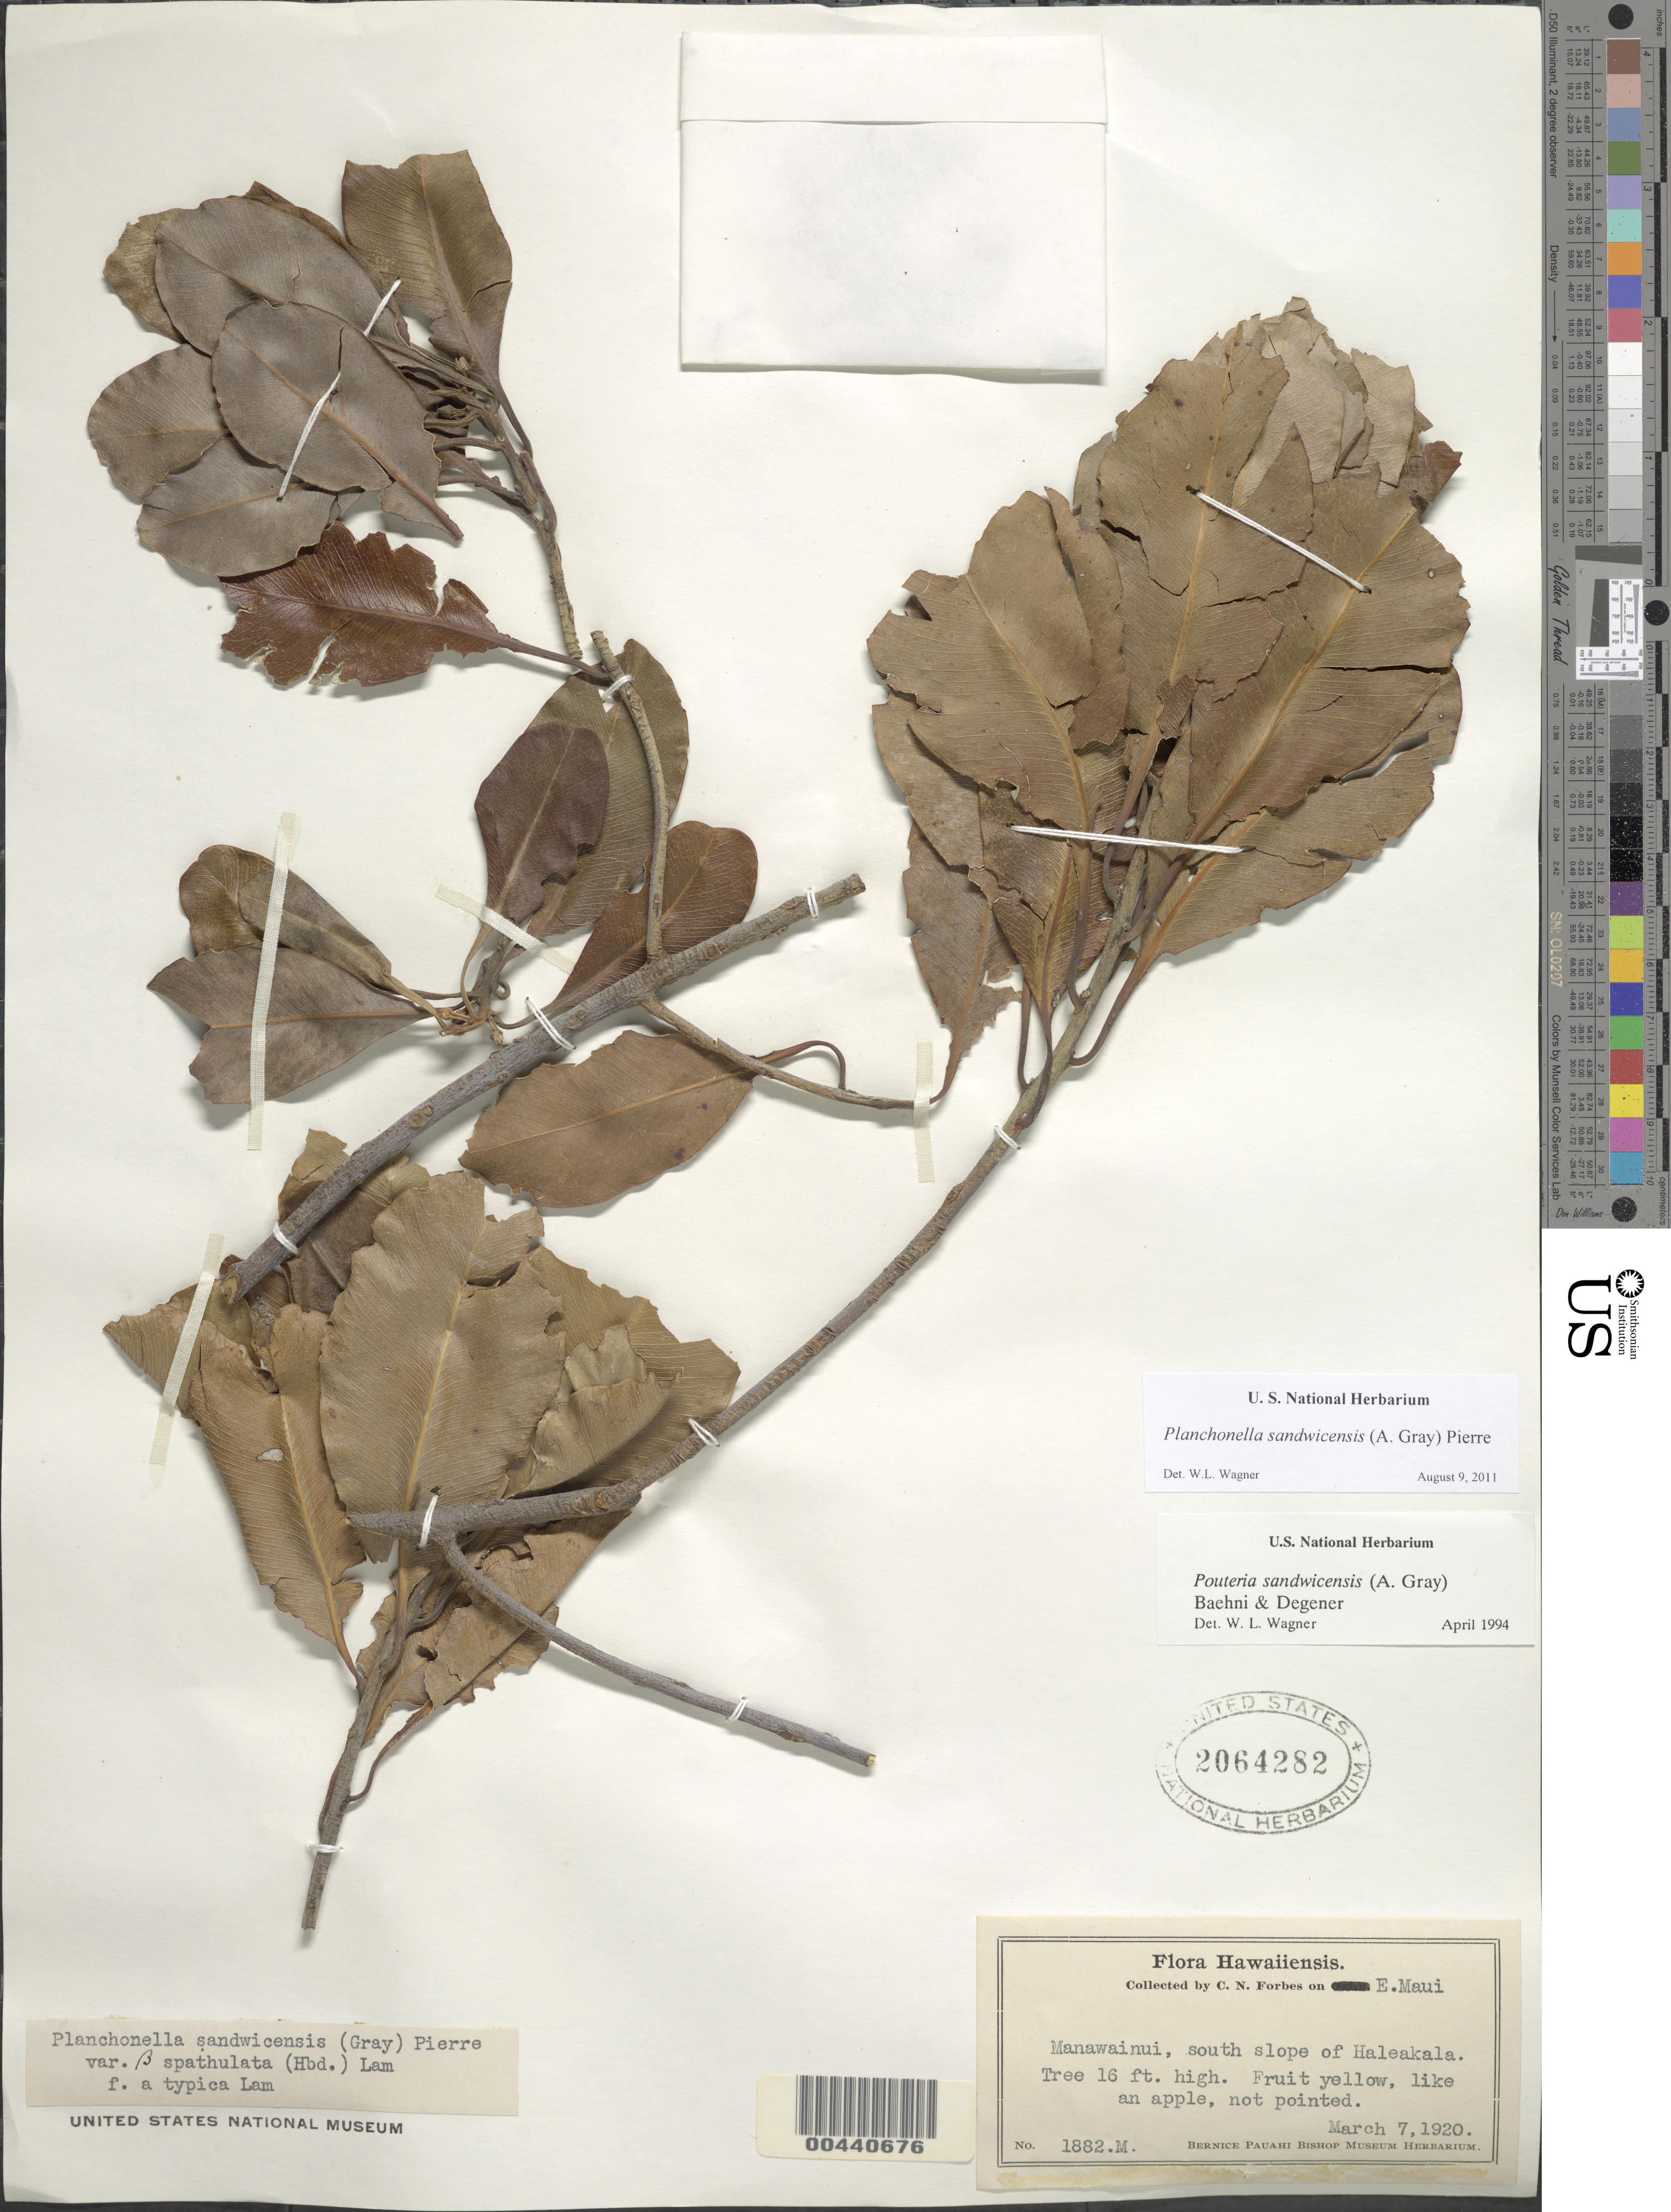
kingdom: Plantae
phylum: Tracheophyta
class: Magnoliopsida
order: Ericales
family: Sapotaceae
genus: Planchonella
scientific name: Planchonella spathulata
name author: (Hillebr.) Pierre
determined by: Wagner, W. L., (BOT), Smithsonian Institution - National Museum of Natural History (UNITED STATES)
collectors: C. N. Forbes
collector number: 1882.M.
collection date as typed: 7 Mar 1920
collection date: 1920-03-07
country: United States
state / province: Hawaii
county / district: Maui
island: Maui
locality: E Maui, Manawainui, S slope of Haleakala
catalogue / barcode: US 2064282